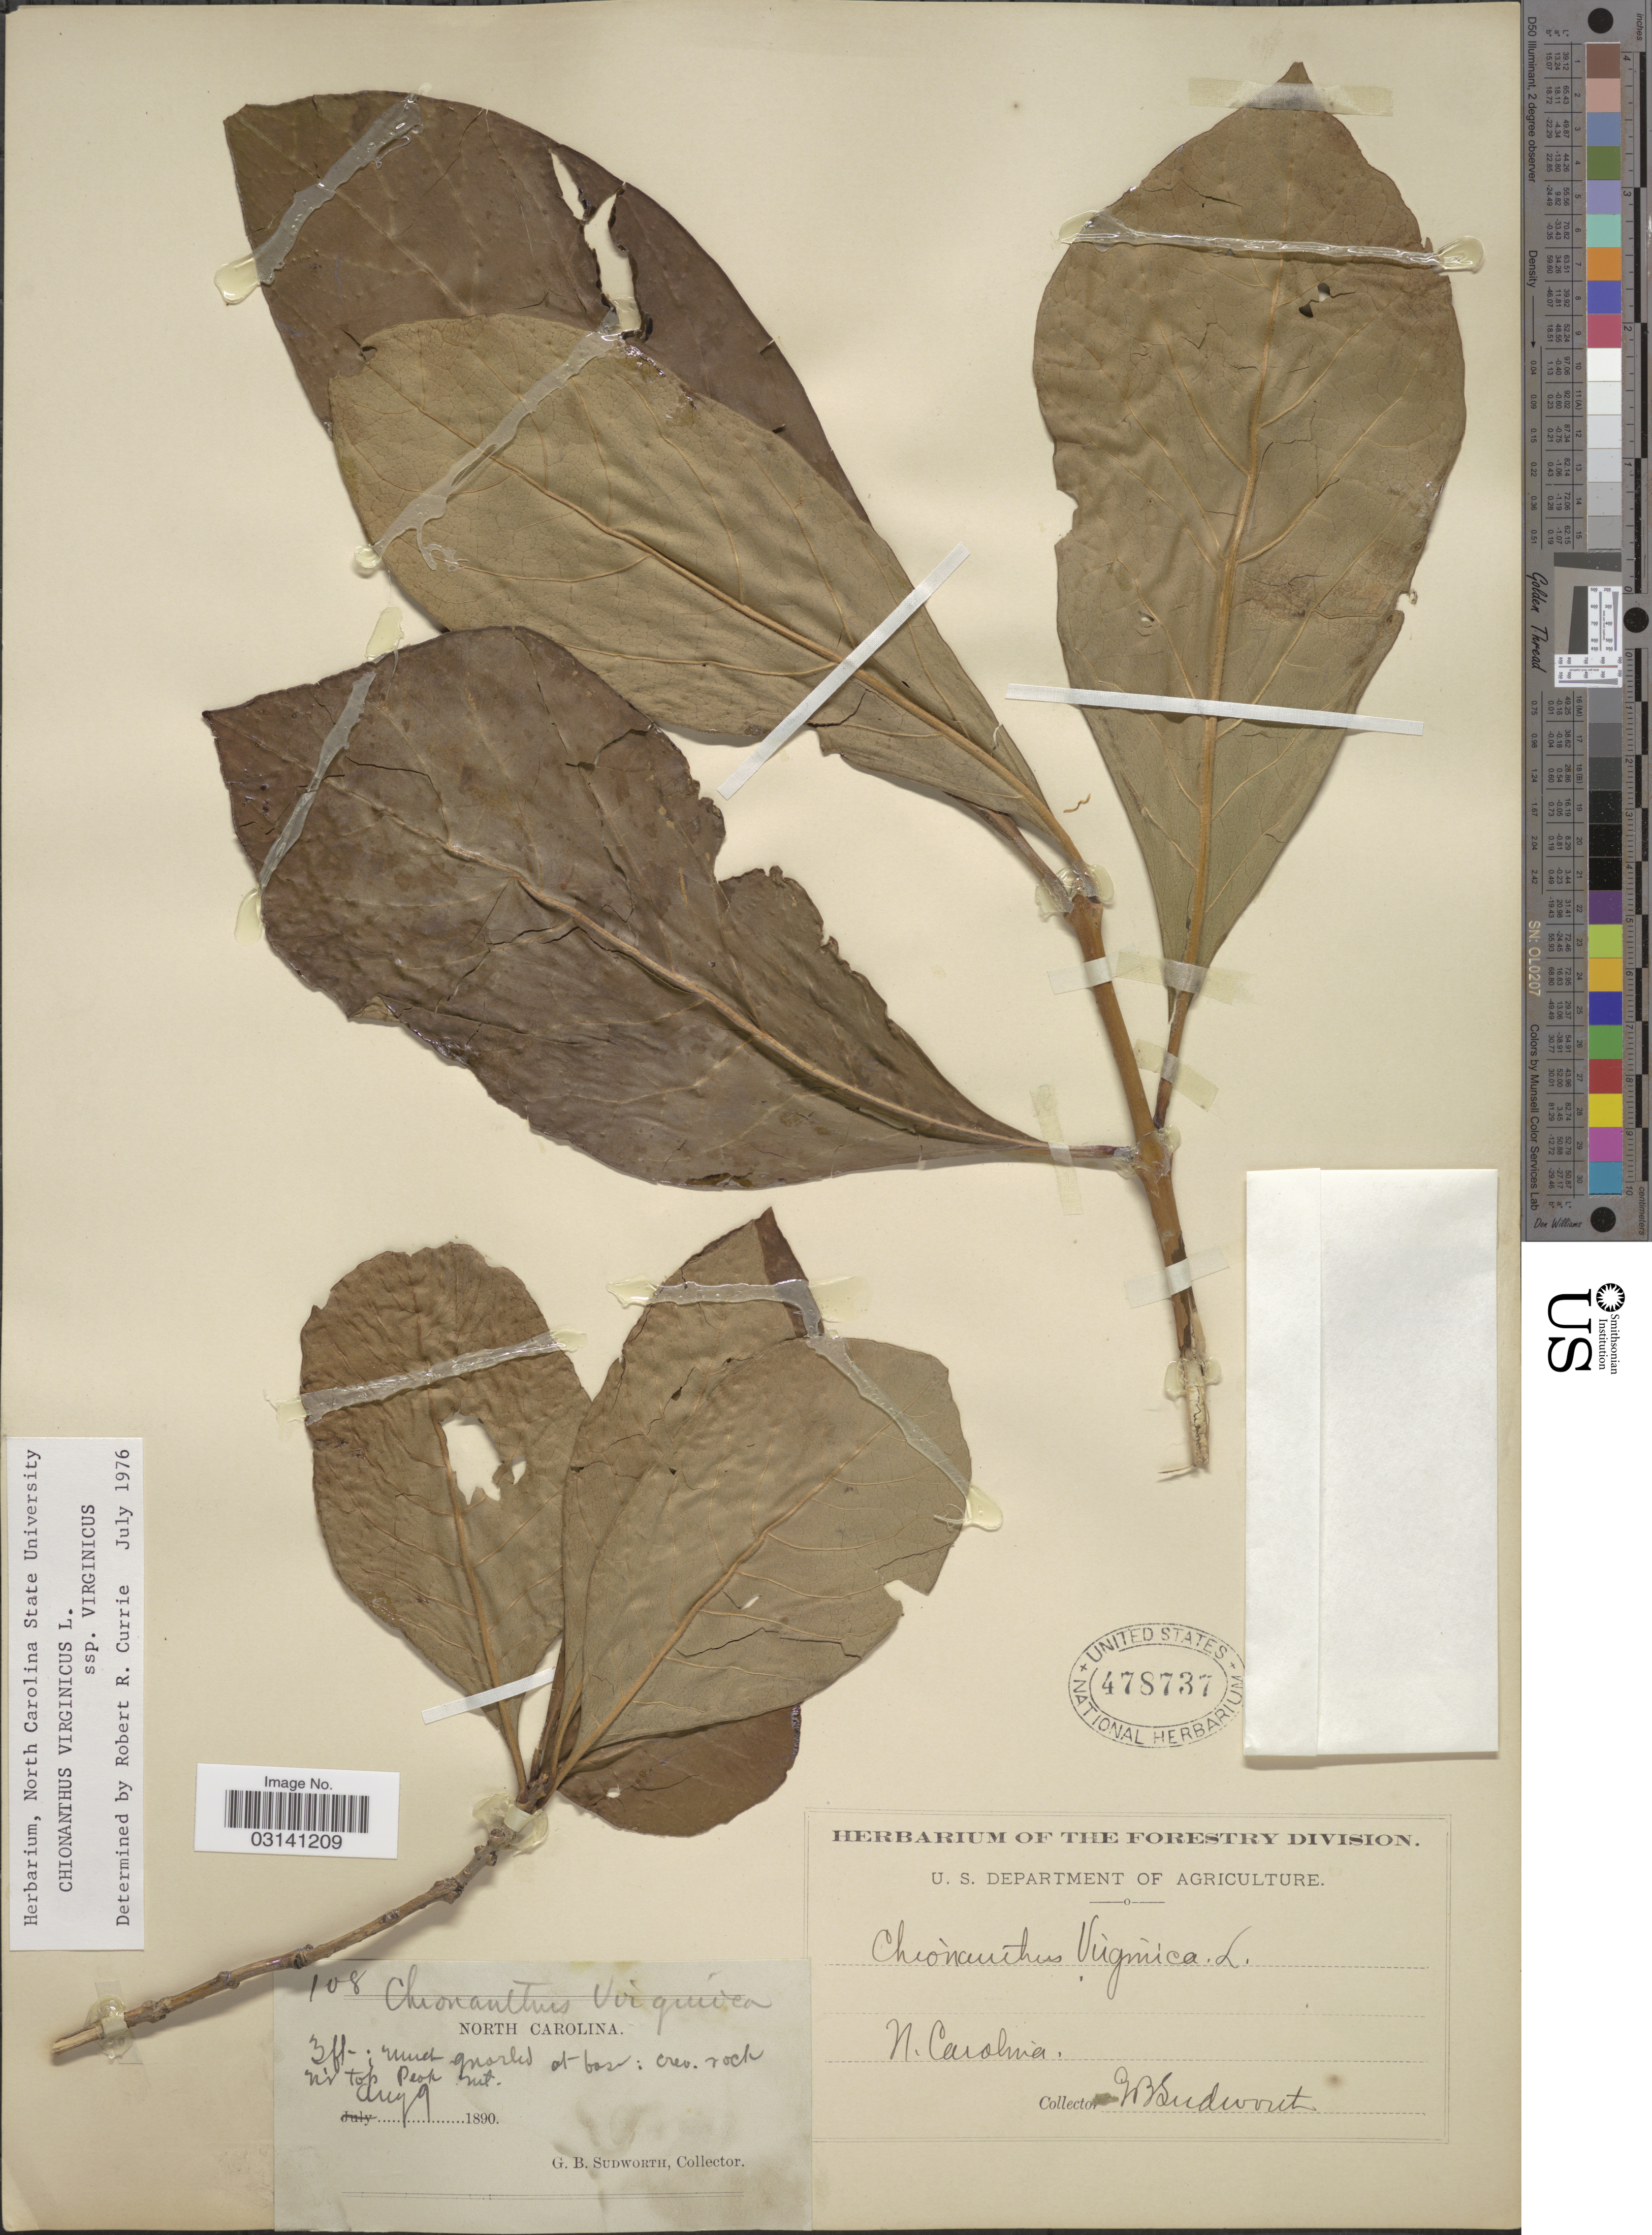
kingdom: Plantae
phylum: Tracheophyta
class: Magnoliopsida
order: Lamiales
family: Oleaceae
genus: Chionanthus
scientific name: Chionanthus virginicus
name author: L.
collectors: G. B. Sudworth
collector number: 108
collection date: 1890-08-09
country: United States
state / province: North Carolina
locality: Nr top Peak Mt.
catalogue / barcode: US 478737